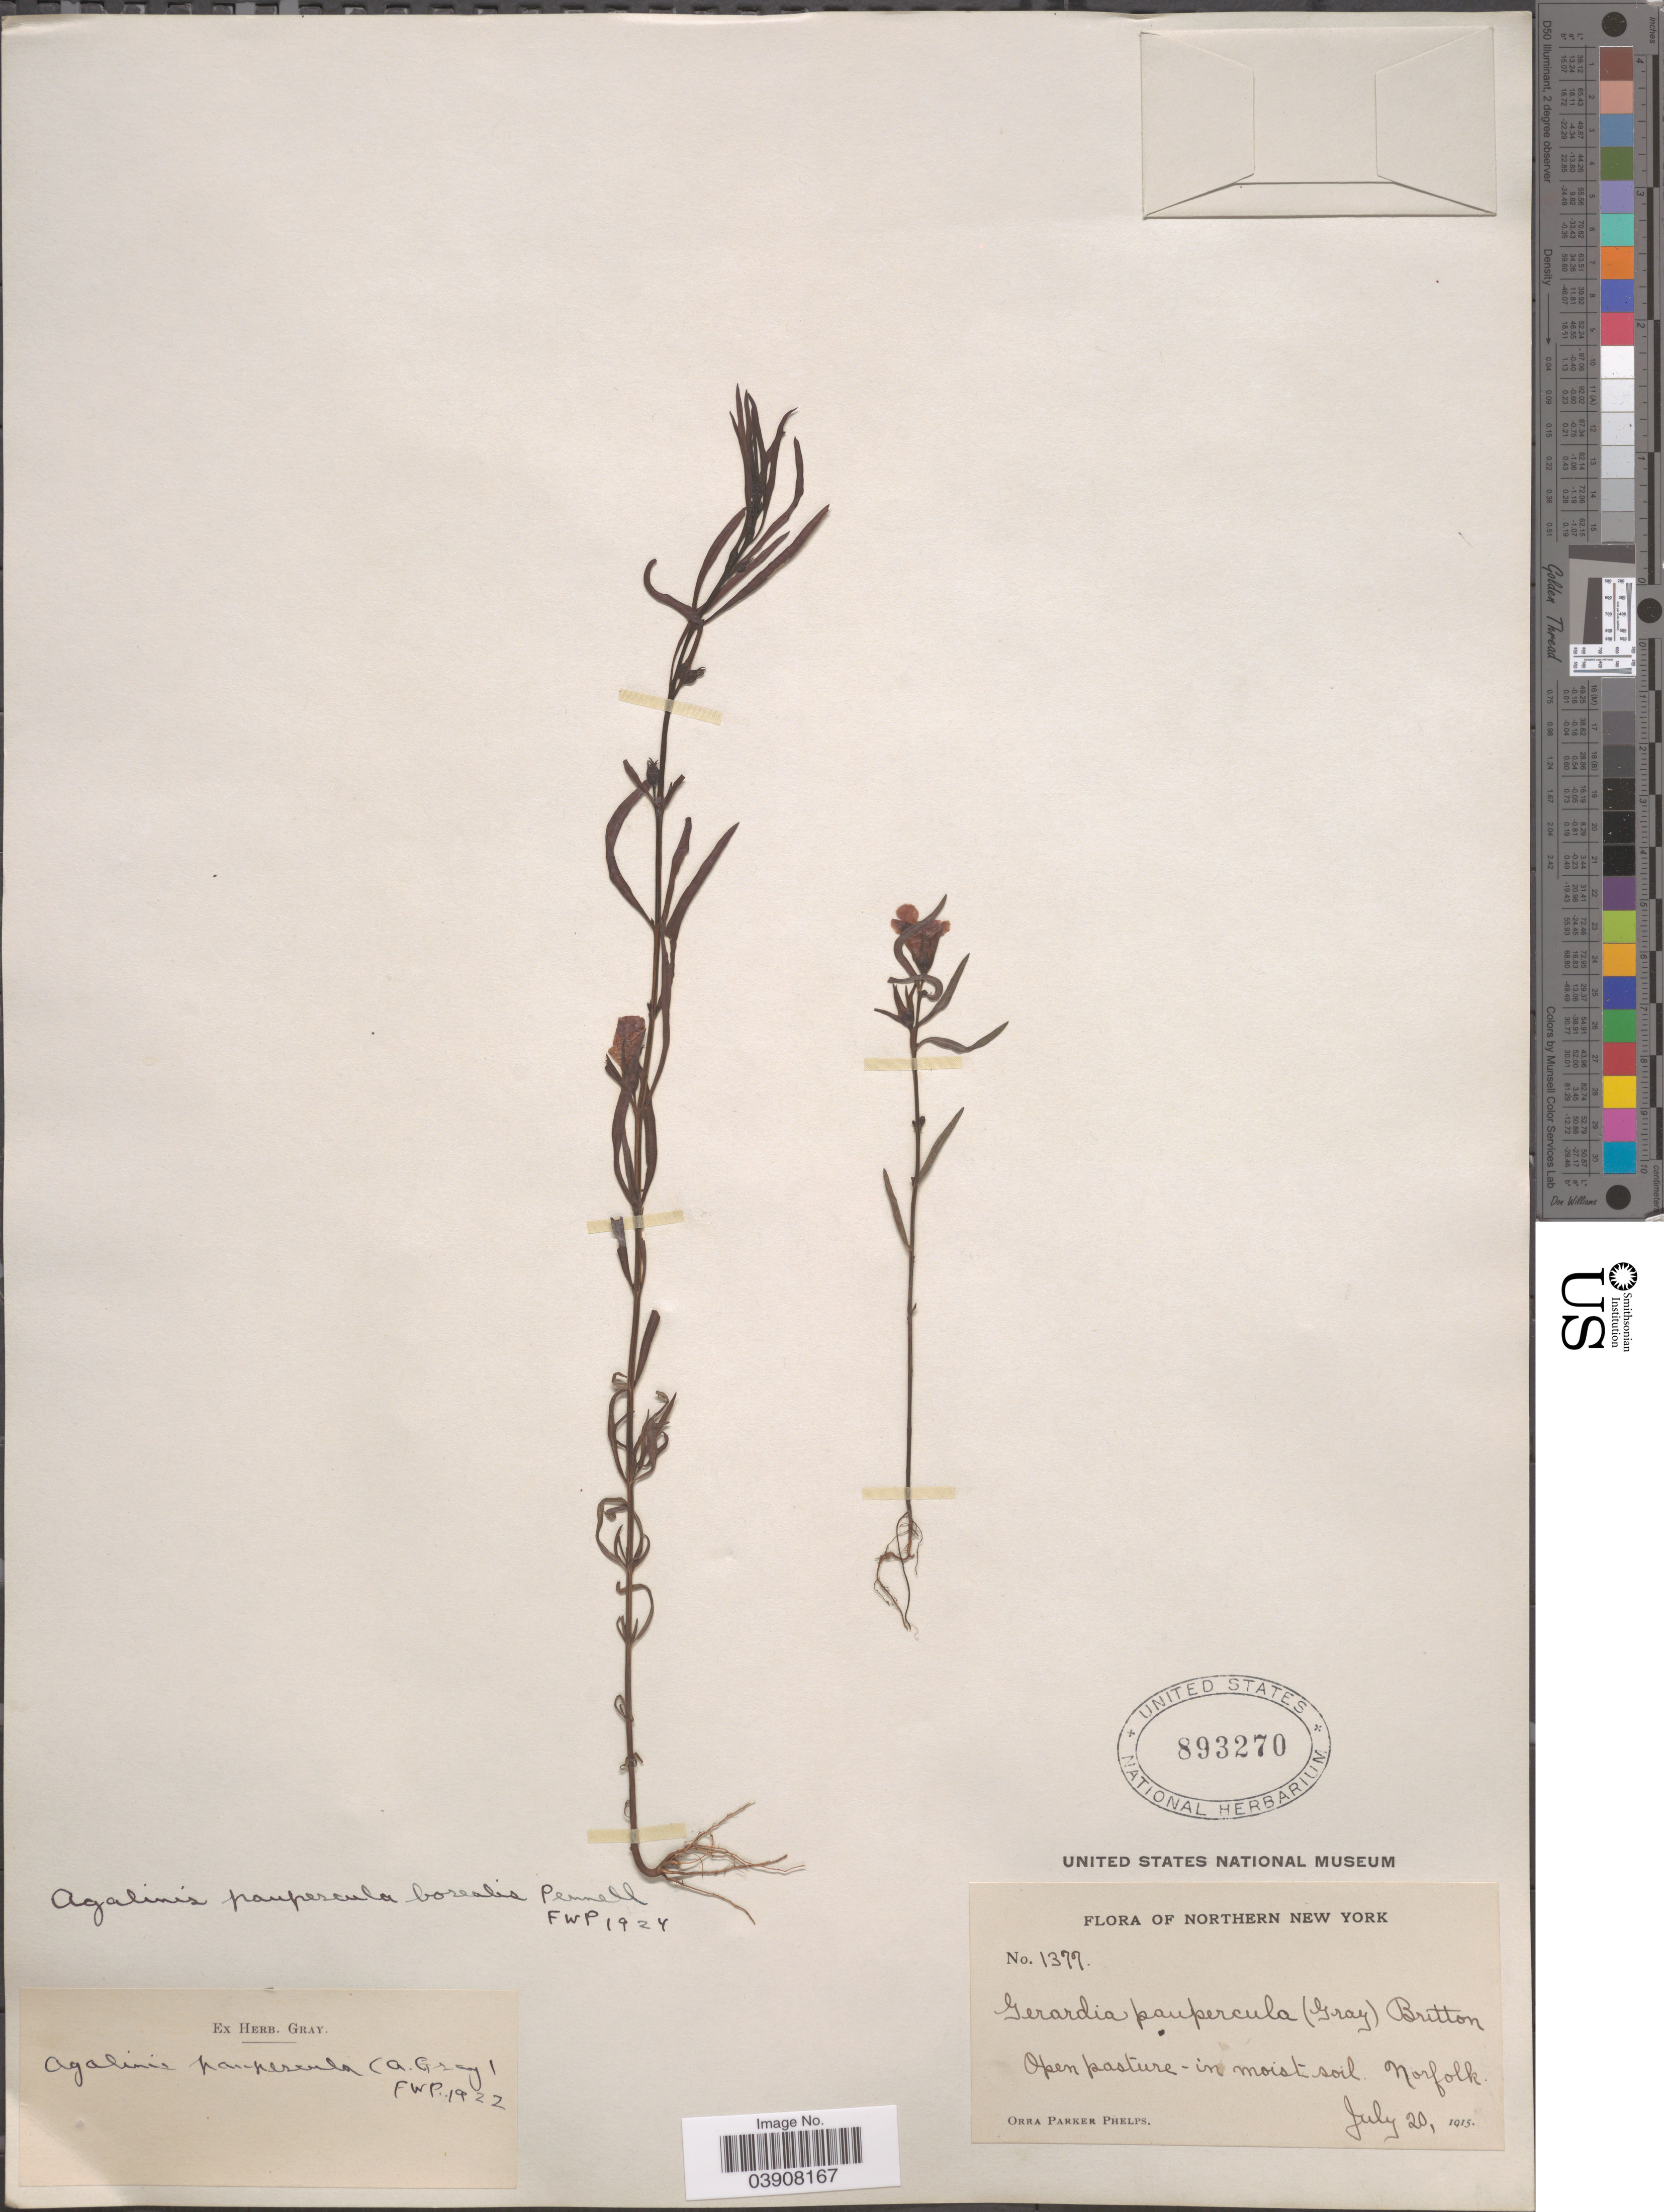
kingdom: Plantae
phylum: Tracheophyta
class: Magnoliopsida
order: Lamiales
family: Orobanchaceae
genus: Agalinis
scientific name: Agalinis paupercula var. borealis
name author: Pennell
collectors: O. P. Phelps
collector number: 1377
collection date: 1915-07-20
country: United States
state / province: New York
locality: Northern New York. Open pasture - in moist soil. Norfolk.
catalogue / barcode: US 893270